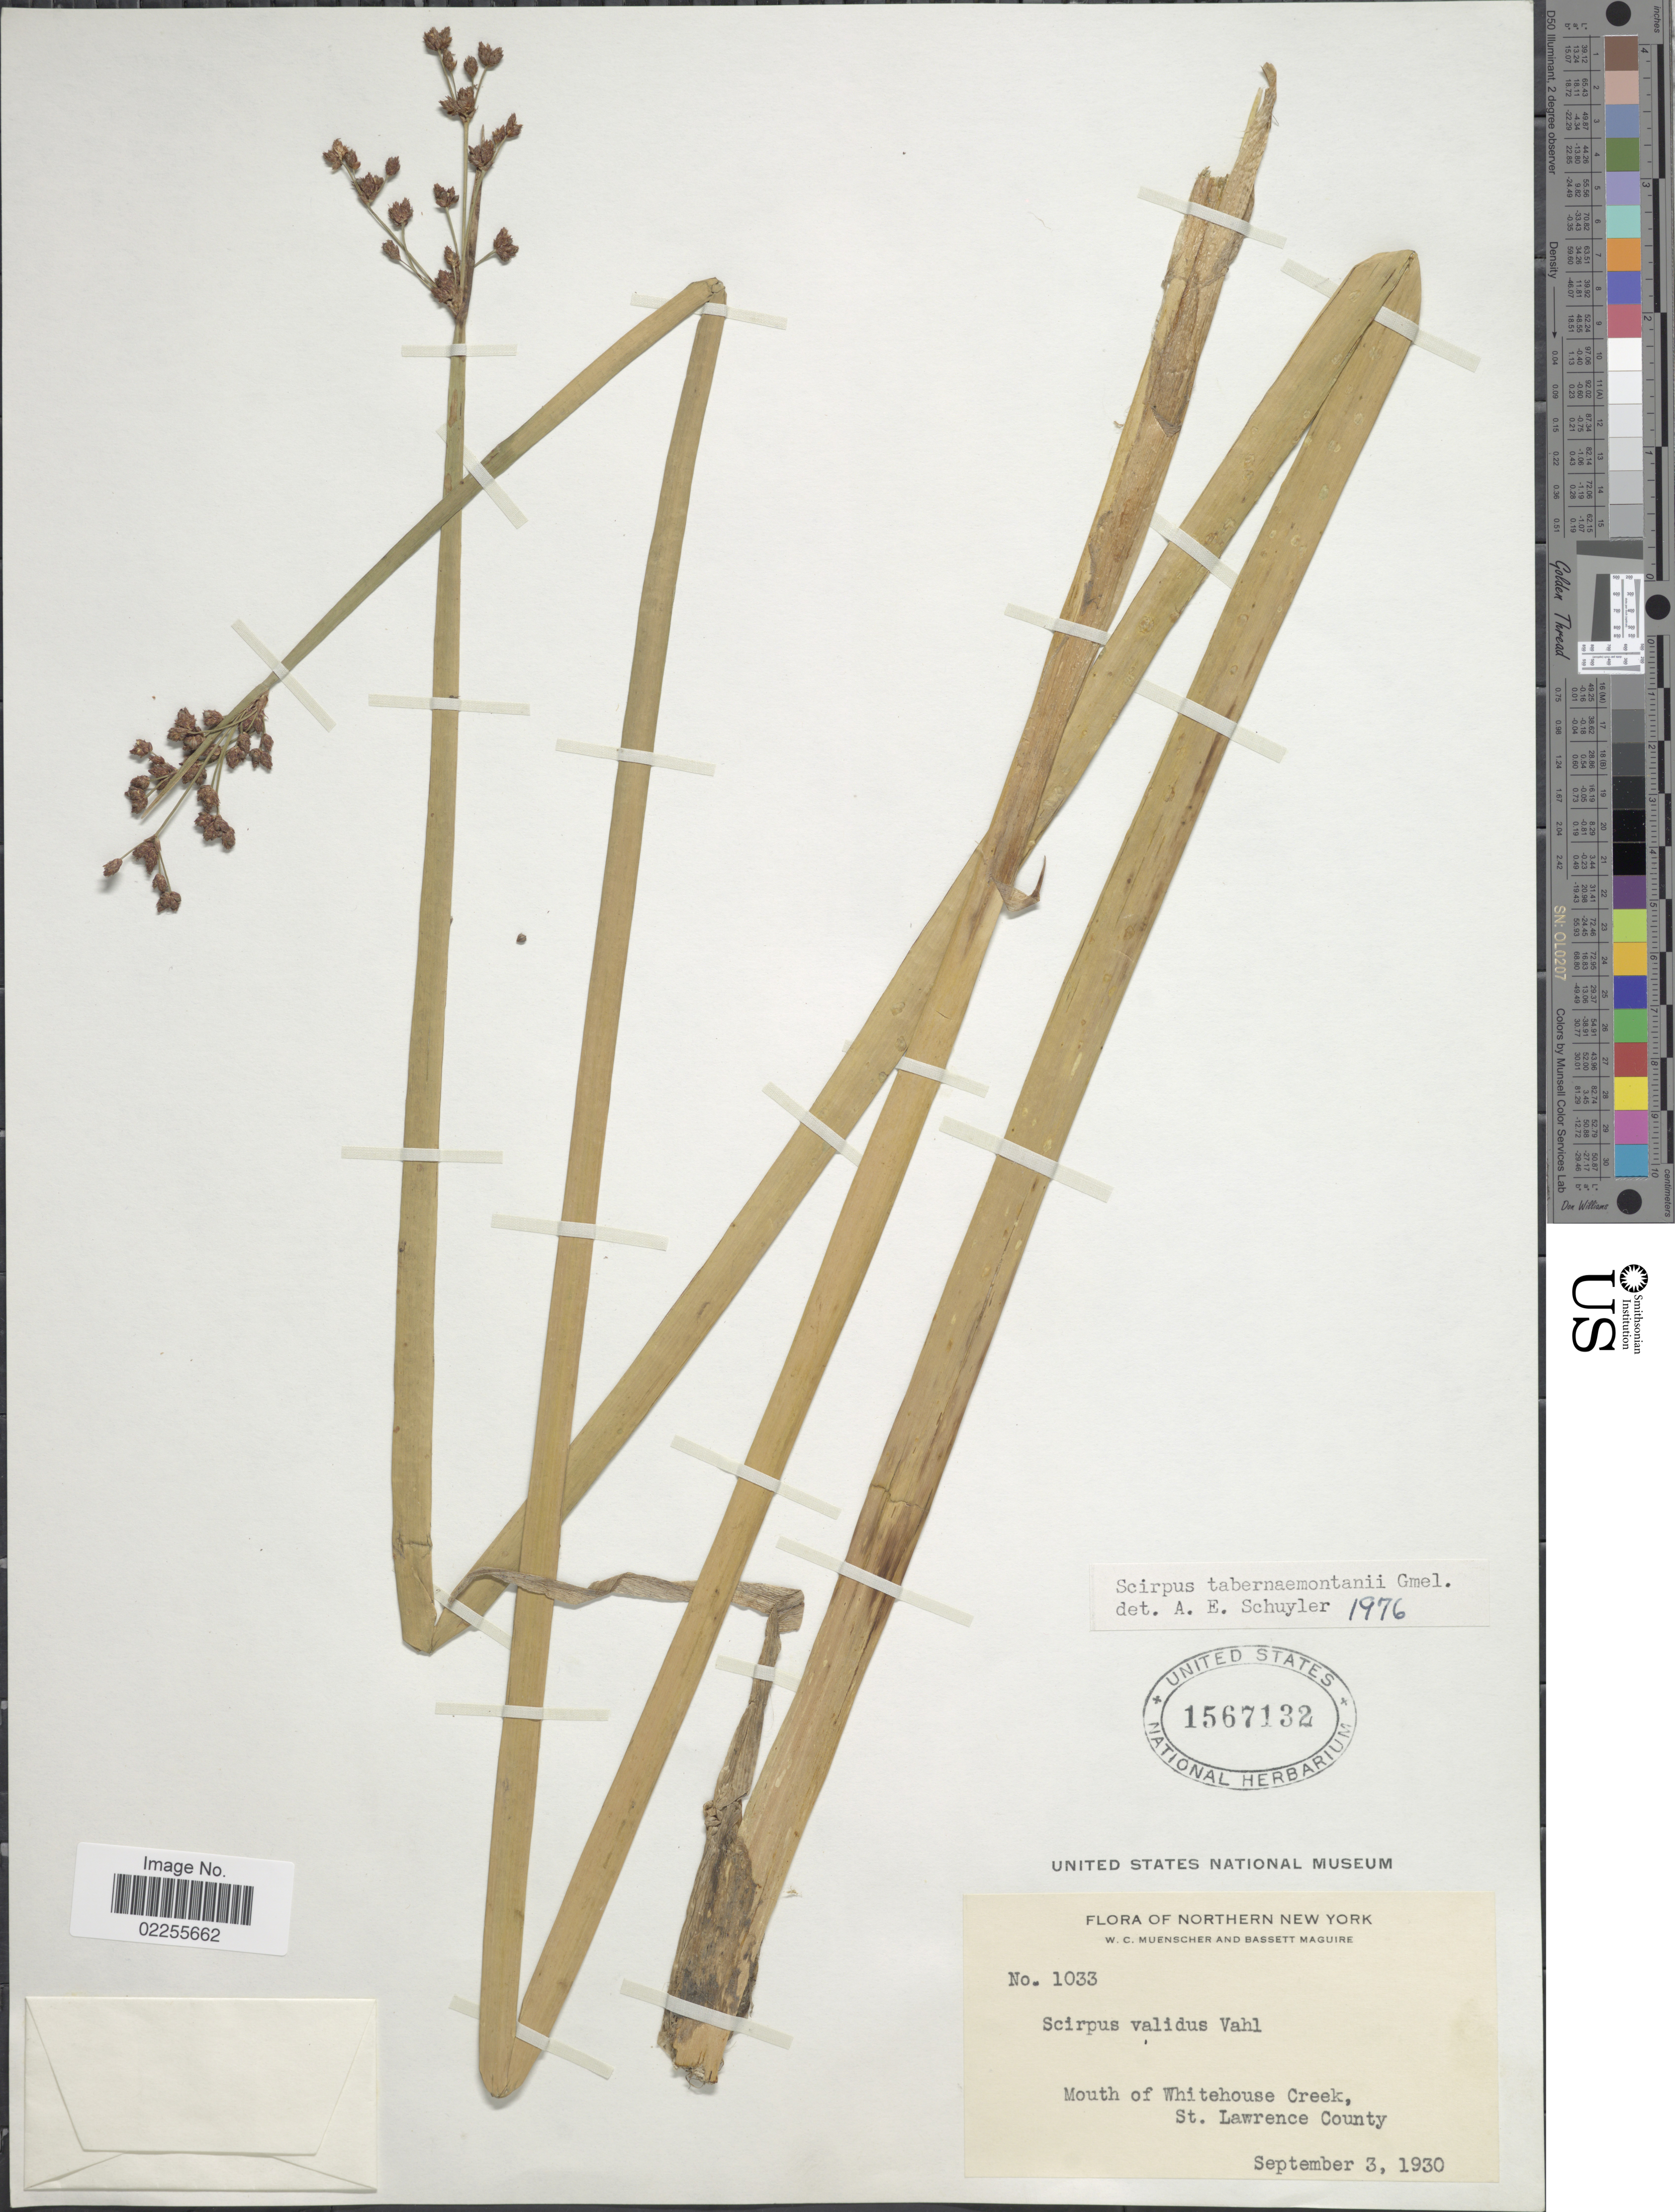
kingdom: Plantae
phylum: Tracheophyta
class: Liliopsida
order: Poales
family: Cyperaceae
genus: Schoenoplectus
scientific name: Schoenoplectus tabernaemontani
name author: (C.C. Gmel.) Palla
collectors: W. Muenscher & B. Maguire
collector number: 1033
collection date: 1930-09-03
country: United States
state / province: New York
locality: Northern New York, mouth of Whitehouse Creek, St. Lawrence County.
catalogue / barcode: US 1567132